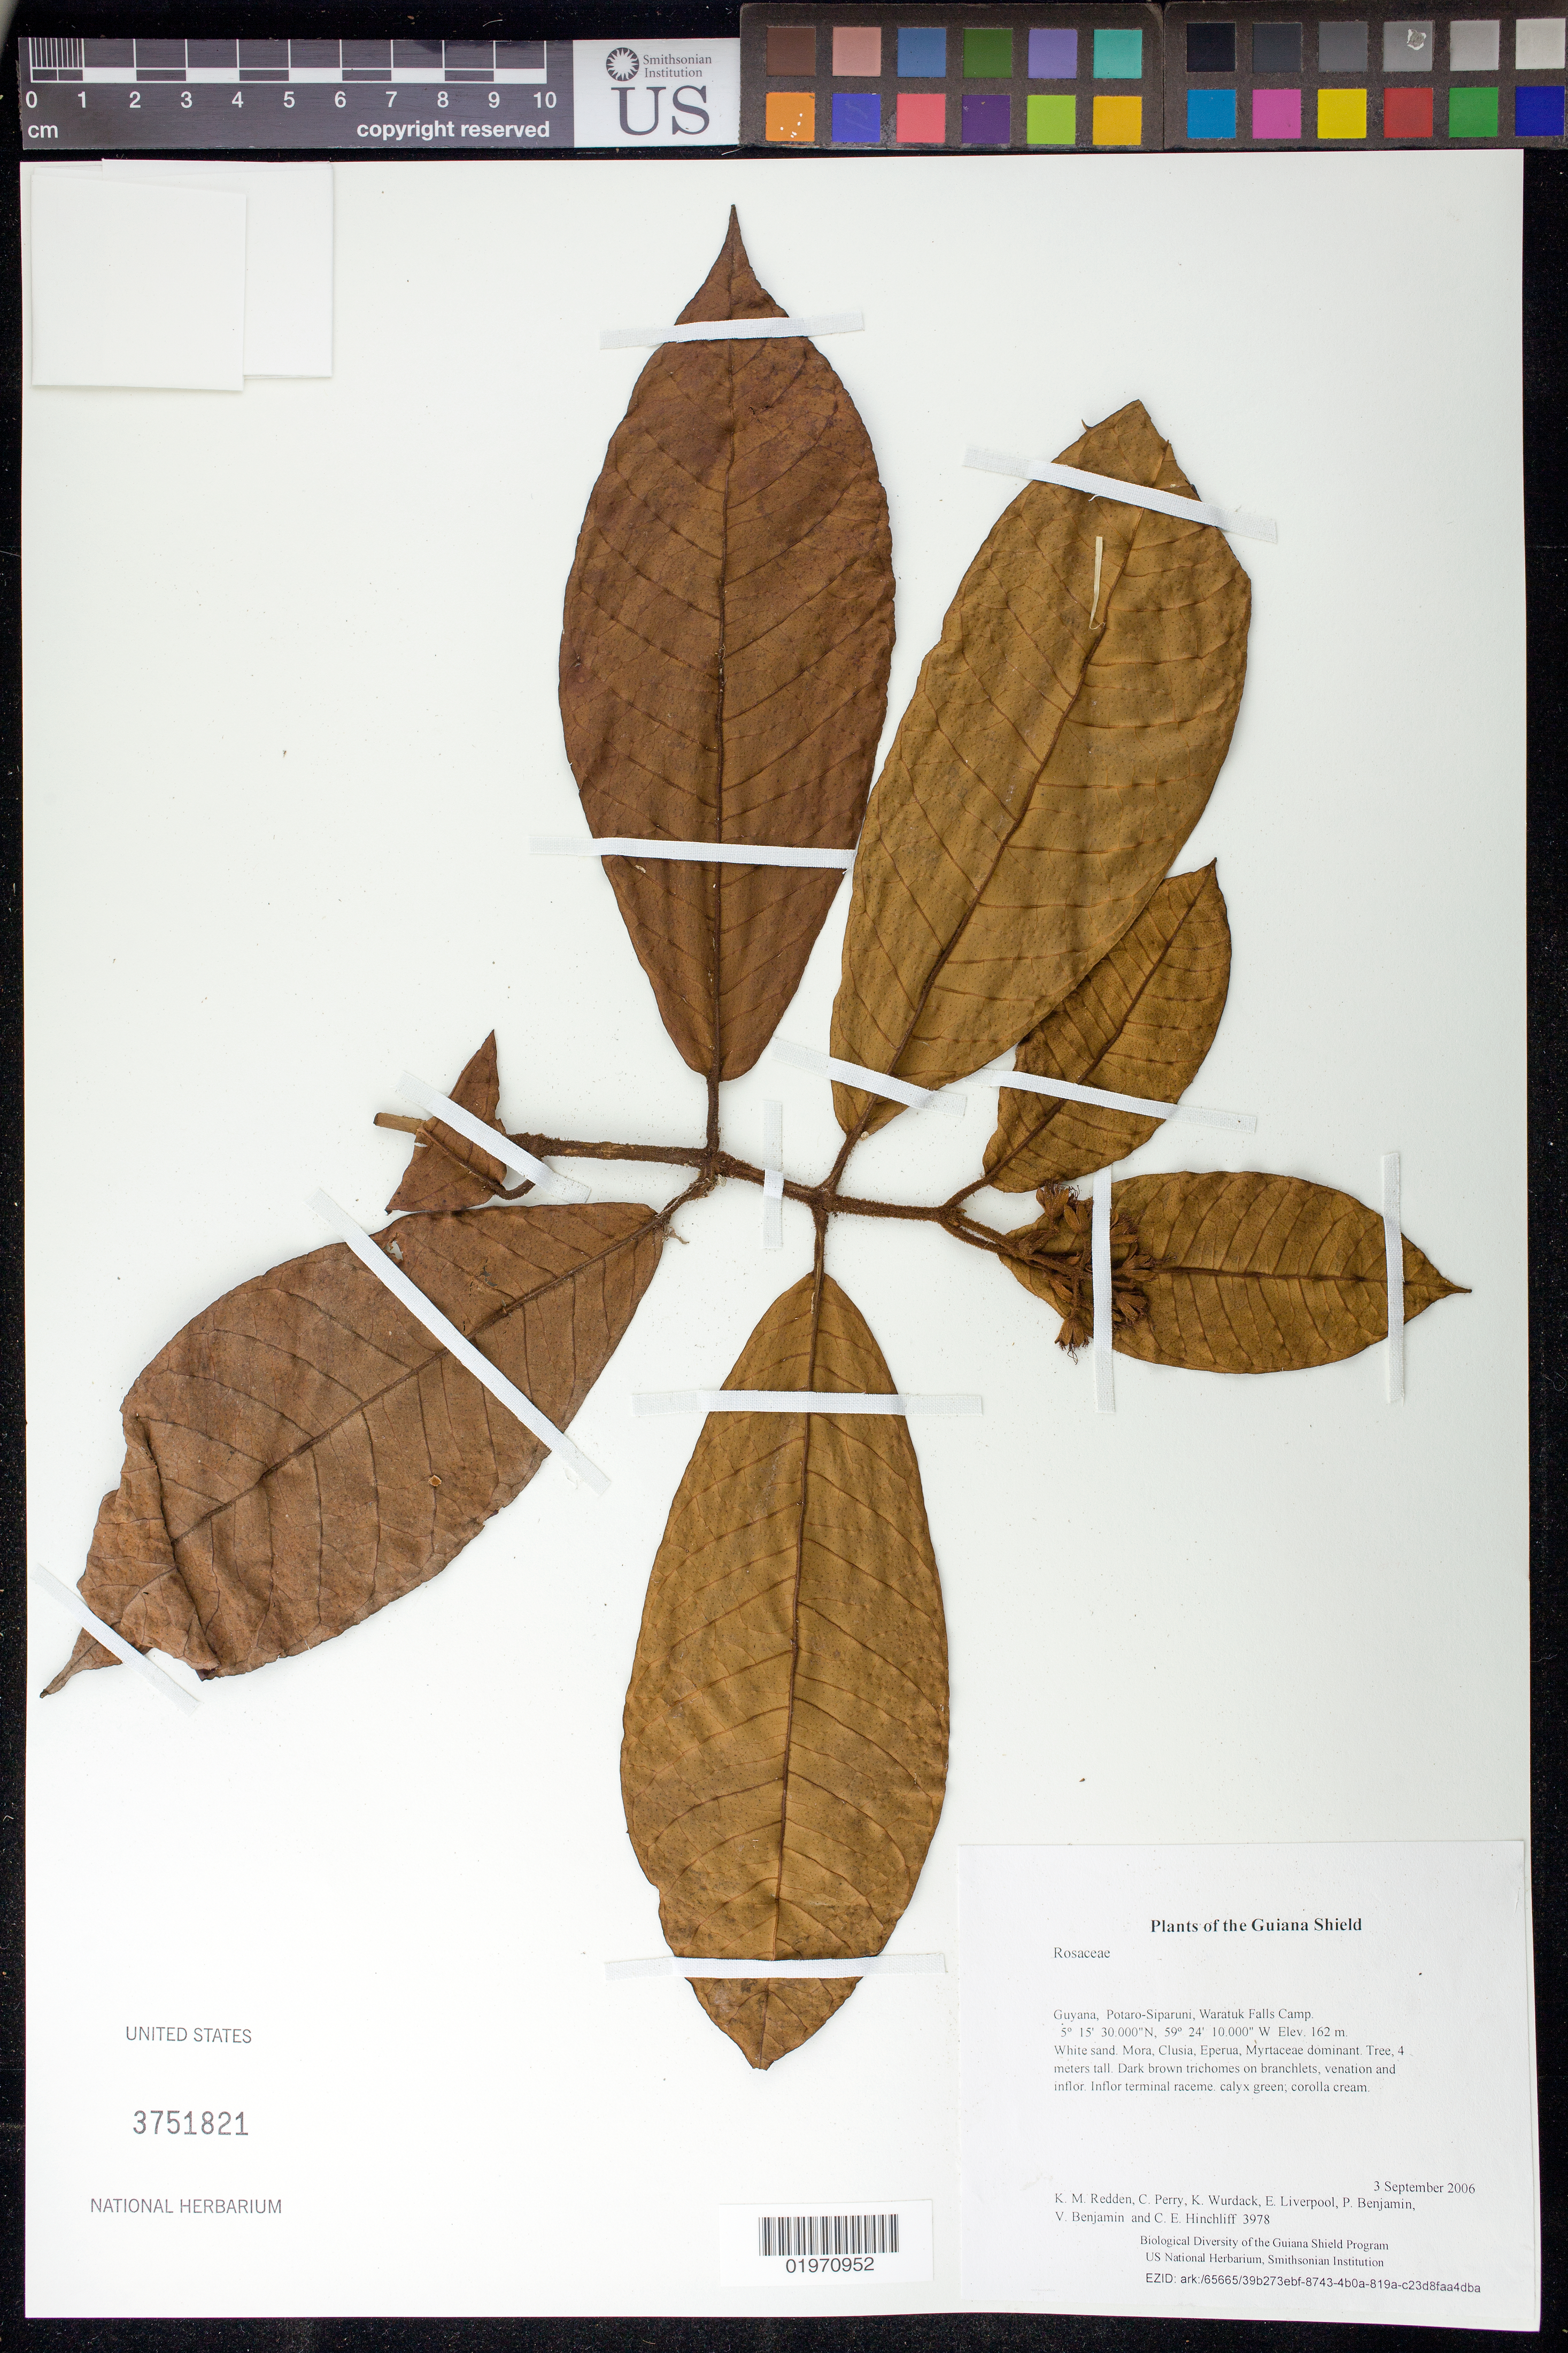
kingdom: Plantae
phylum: Tracheophyta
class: Magnoliopsida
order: Rosales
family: Rosaceae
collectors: K. M. Redden, C. Perry, K. Wurdack, E. Liverpool, P. Benjamin, V. Benjamin & C. E. Hinchliff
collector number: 3978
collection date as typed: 3 September 2006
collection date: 2006-09-03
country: Guyana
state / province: Potaro-Siparuni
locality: Waratuk Falls Camp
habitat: White sand. Mora, Clusia, Eperua, Myrtaceae dominant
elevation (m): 162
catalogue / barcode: US 3751821